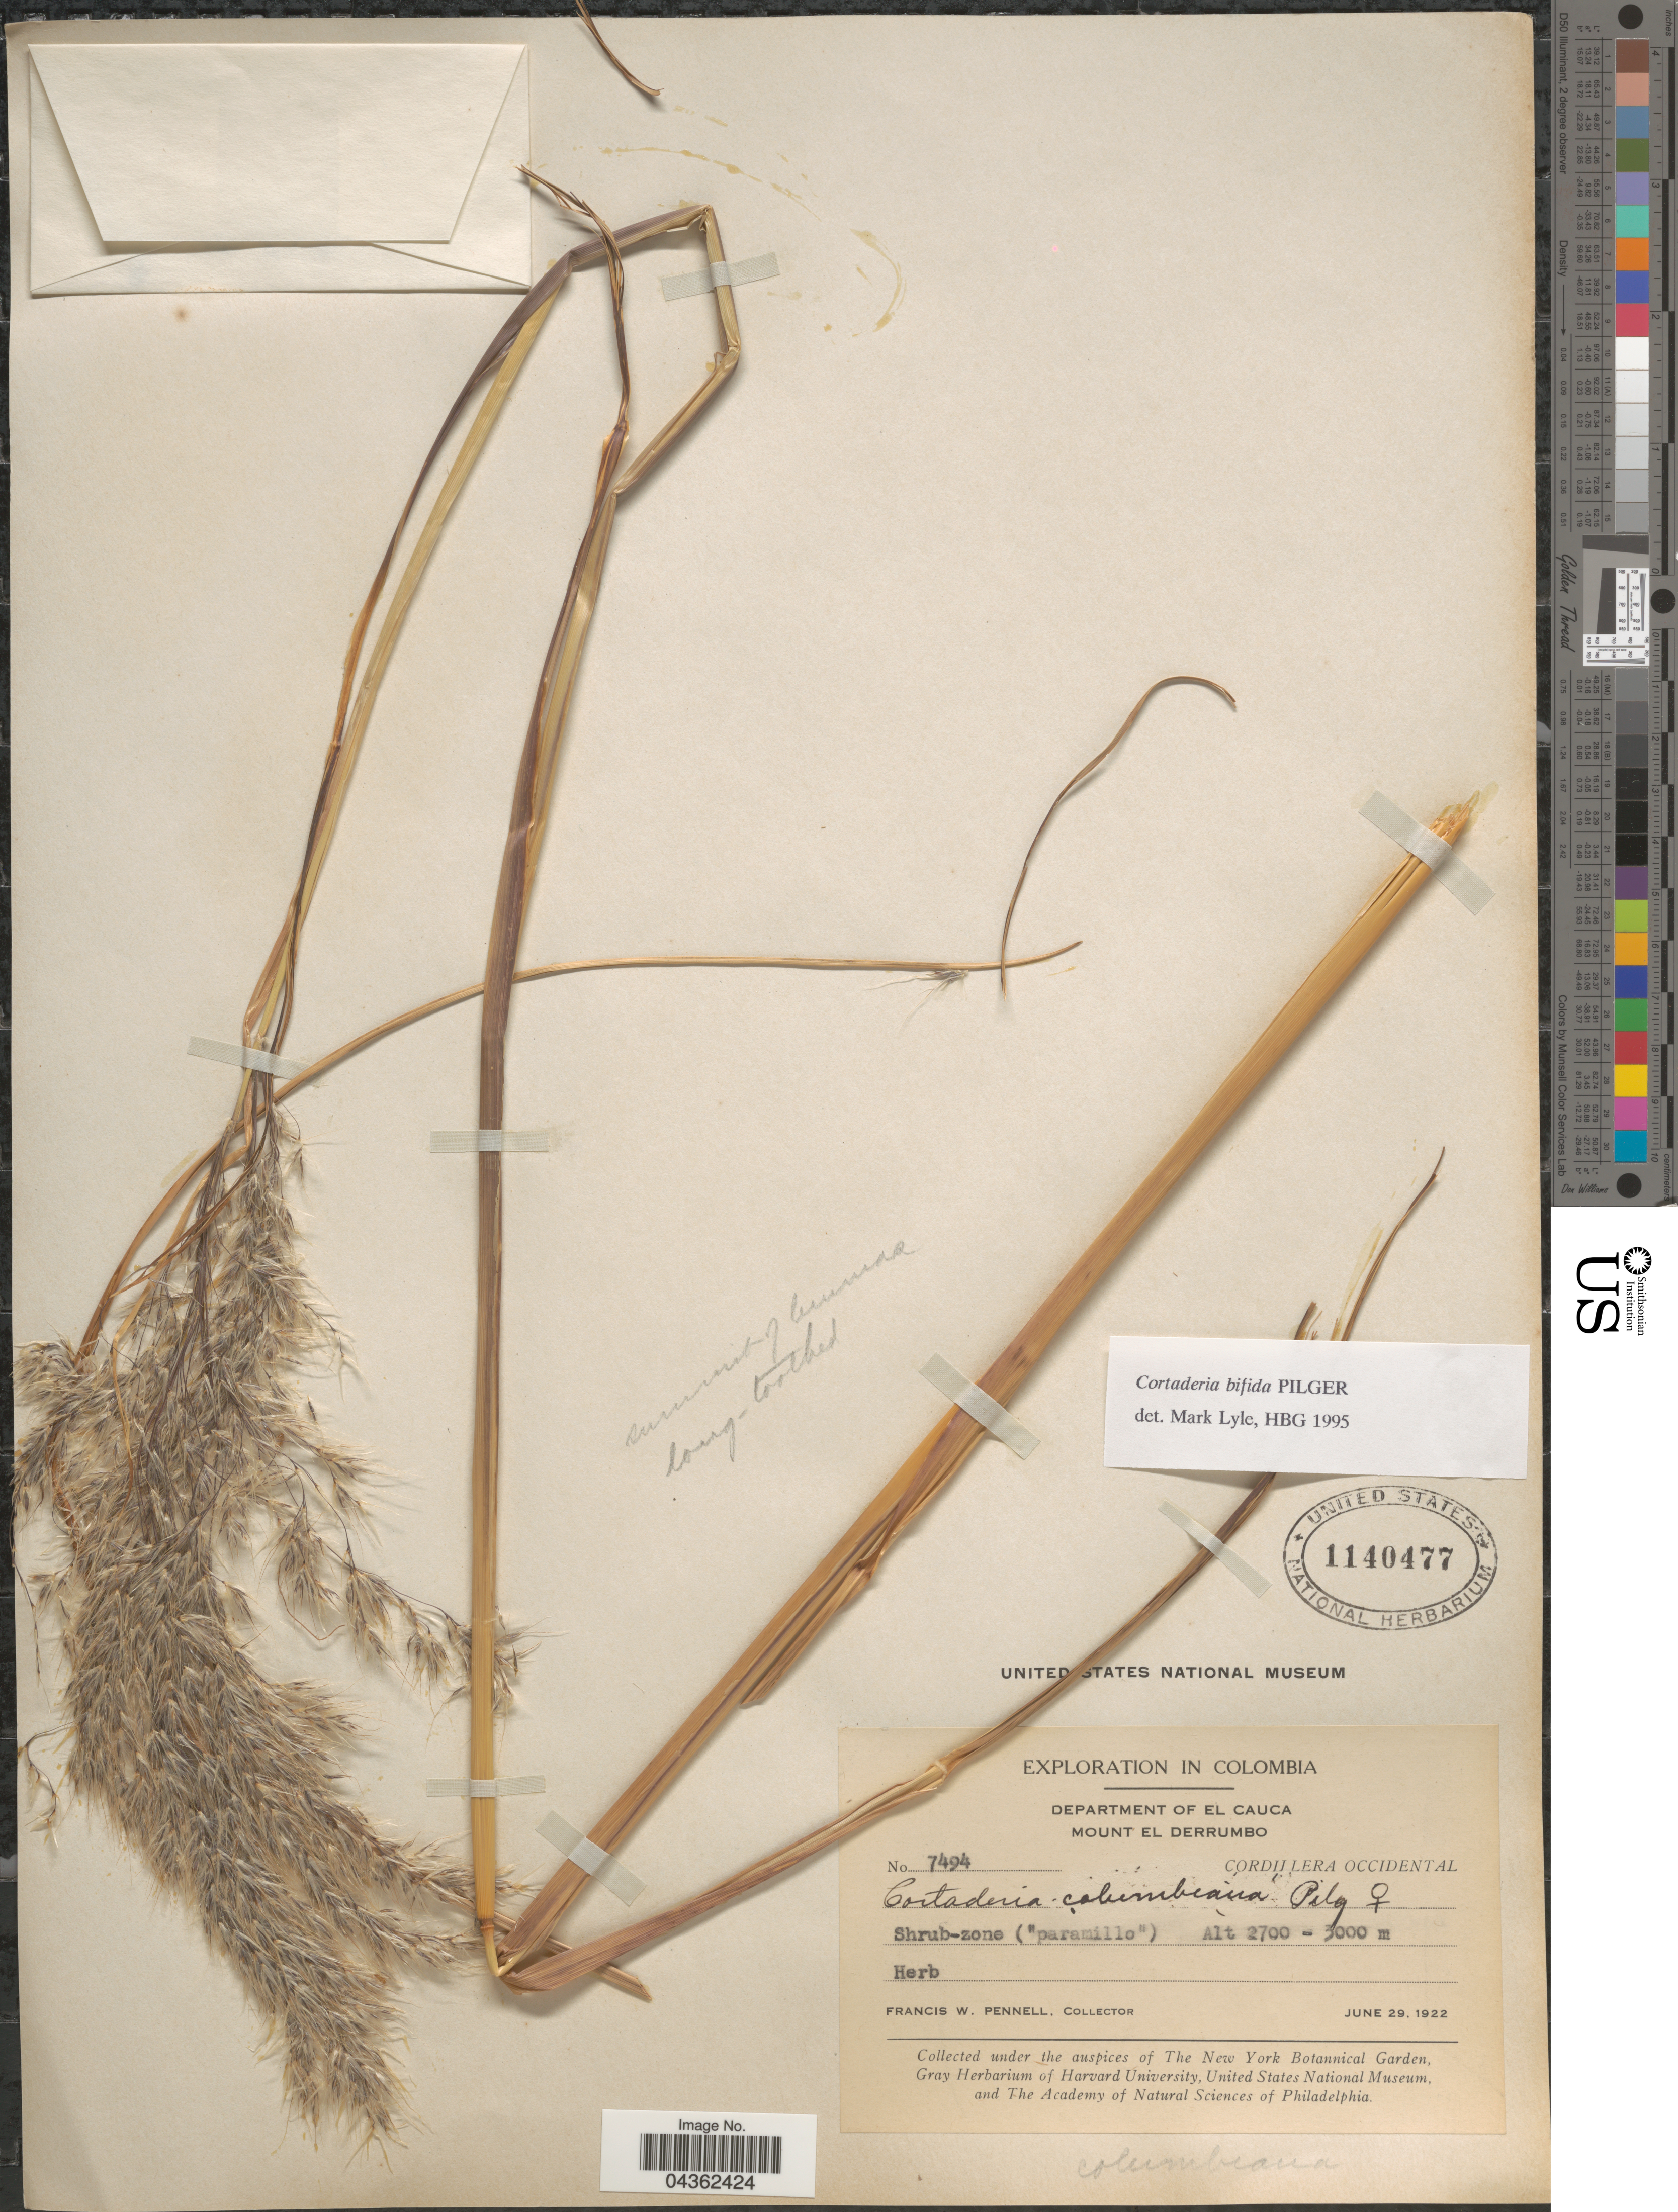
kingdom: Plantae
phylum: Tracheophyta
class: Liliopsida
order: Poales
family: Poaceae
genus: Cortaderia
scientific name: Cortaderia bifida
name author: Pilg.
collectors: F. W. Pennell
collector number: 7494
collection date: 1922-06-29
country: Colombia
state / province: Cauca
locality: Exploration in Colombia. Department of El Cauca. Mount El Derrumbo. Cordillera Occidental.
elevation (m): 2700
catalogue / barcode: US 1140477